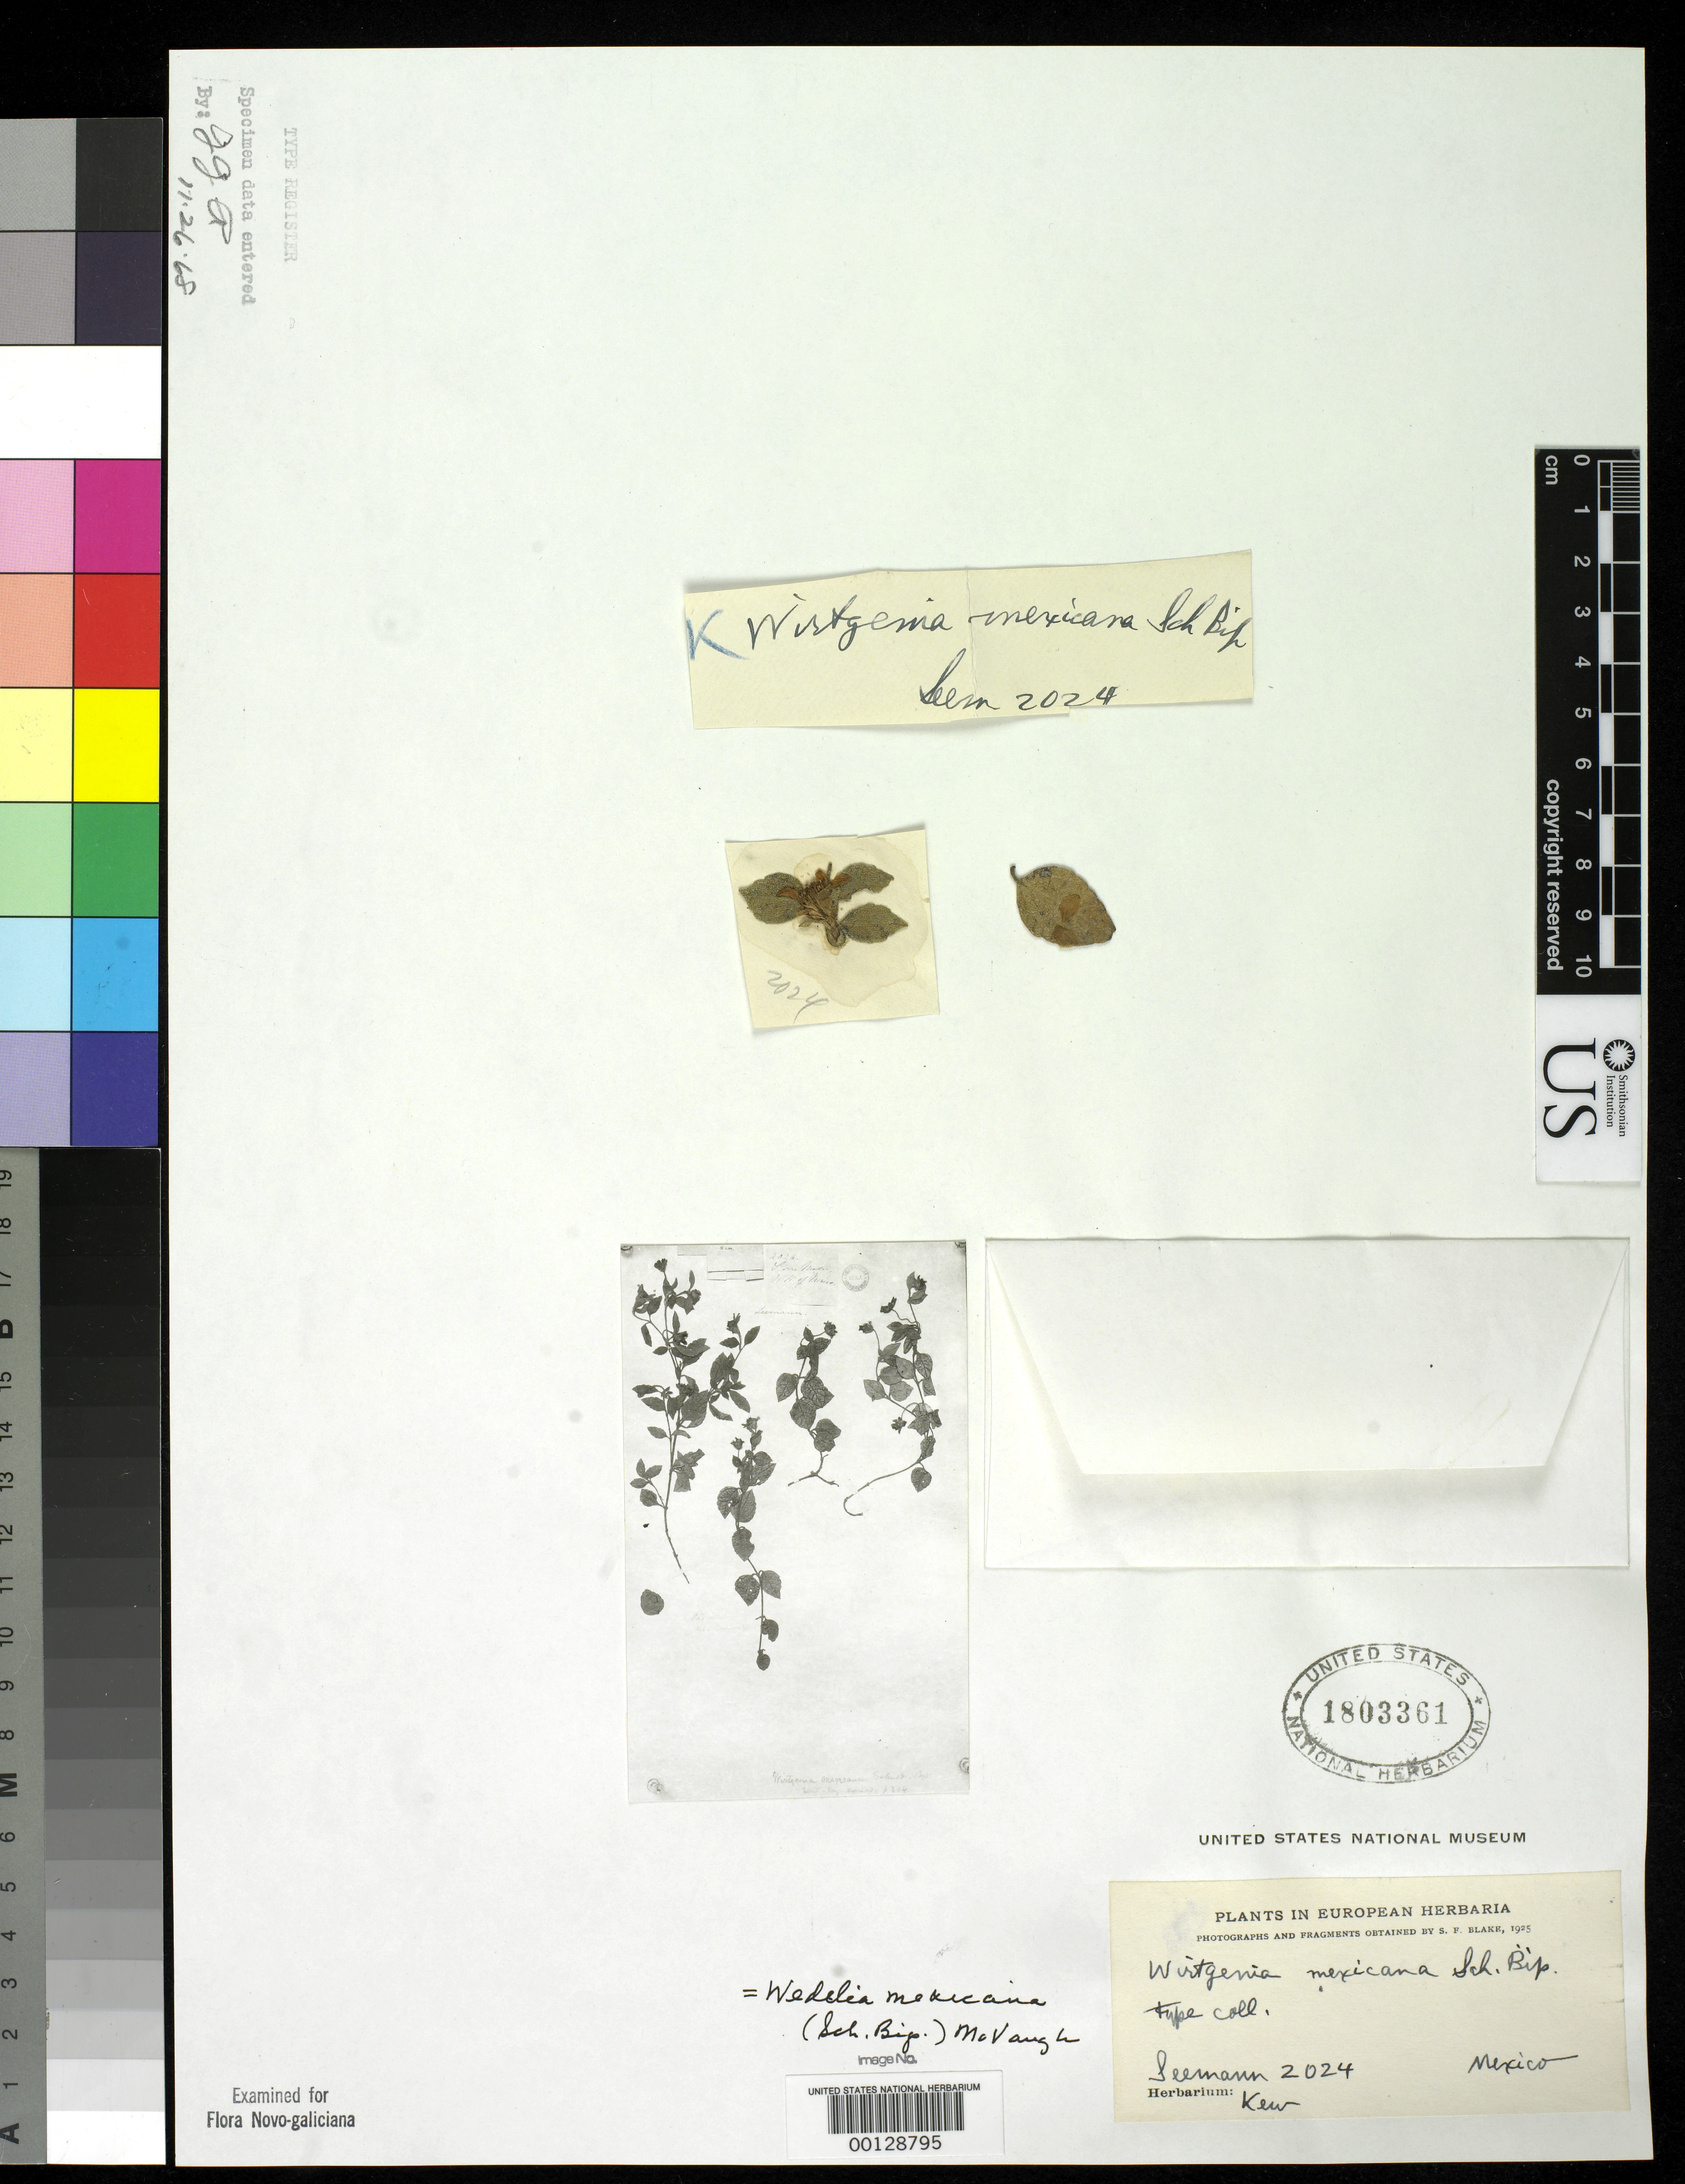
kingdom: Plantae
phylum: Tracheophyta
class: Magnoliopsida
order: Asterales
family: Asteraceae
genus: Wirtgenia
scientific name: Wirtgenia mexicana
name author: Sch. Bip. in Seem.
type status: Type Material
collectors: B. C. Seemann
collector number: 2024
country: Mexico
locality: Sierra Madre.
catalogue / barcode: US 1803361